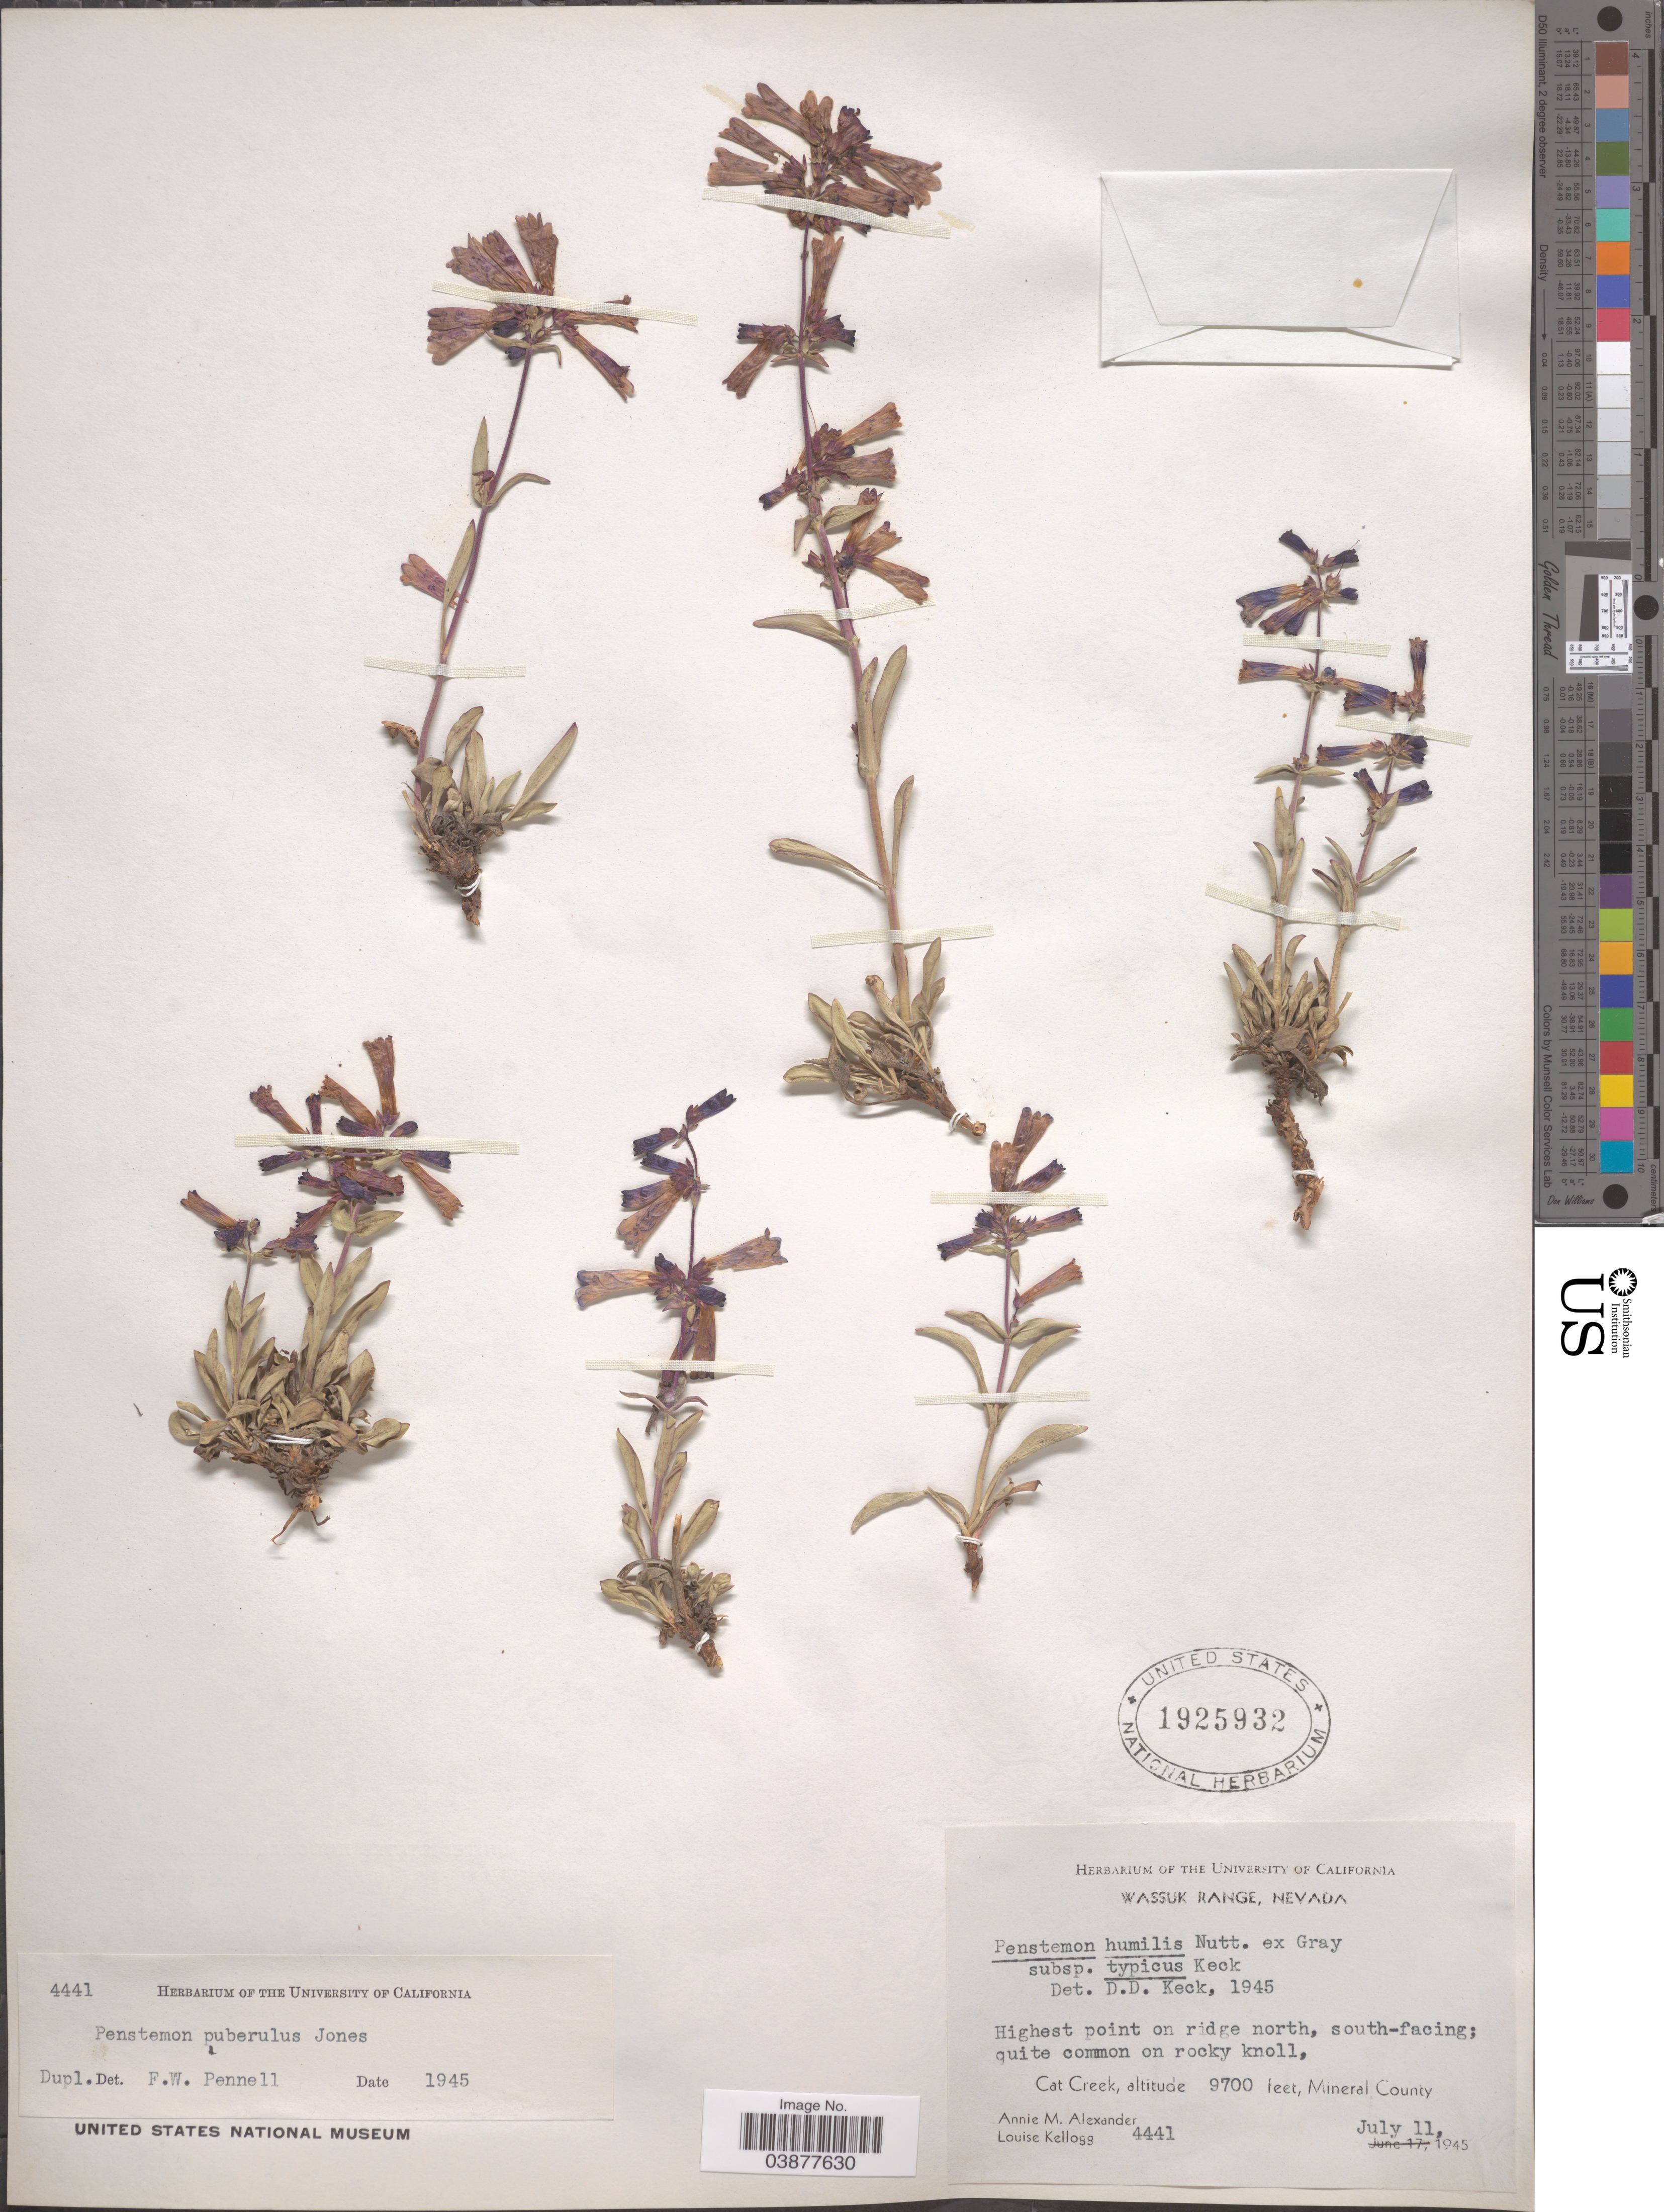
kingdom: Plantae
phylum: Tracheophyta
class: Magnoliopsida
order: Lamiales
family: Plantaginaceae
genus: Penstemon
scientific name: Penstemon puberulus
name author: M.E. Jones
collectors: A. M. Alexander & L. Kellogg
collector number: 4441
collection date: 1945-07-11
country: United States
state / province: Nevada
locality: Wassuk Range. Highest point on the ridge north, south-facing. Cat Creek, Mineral County.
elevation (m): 2957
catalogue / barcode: US 1925932